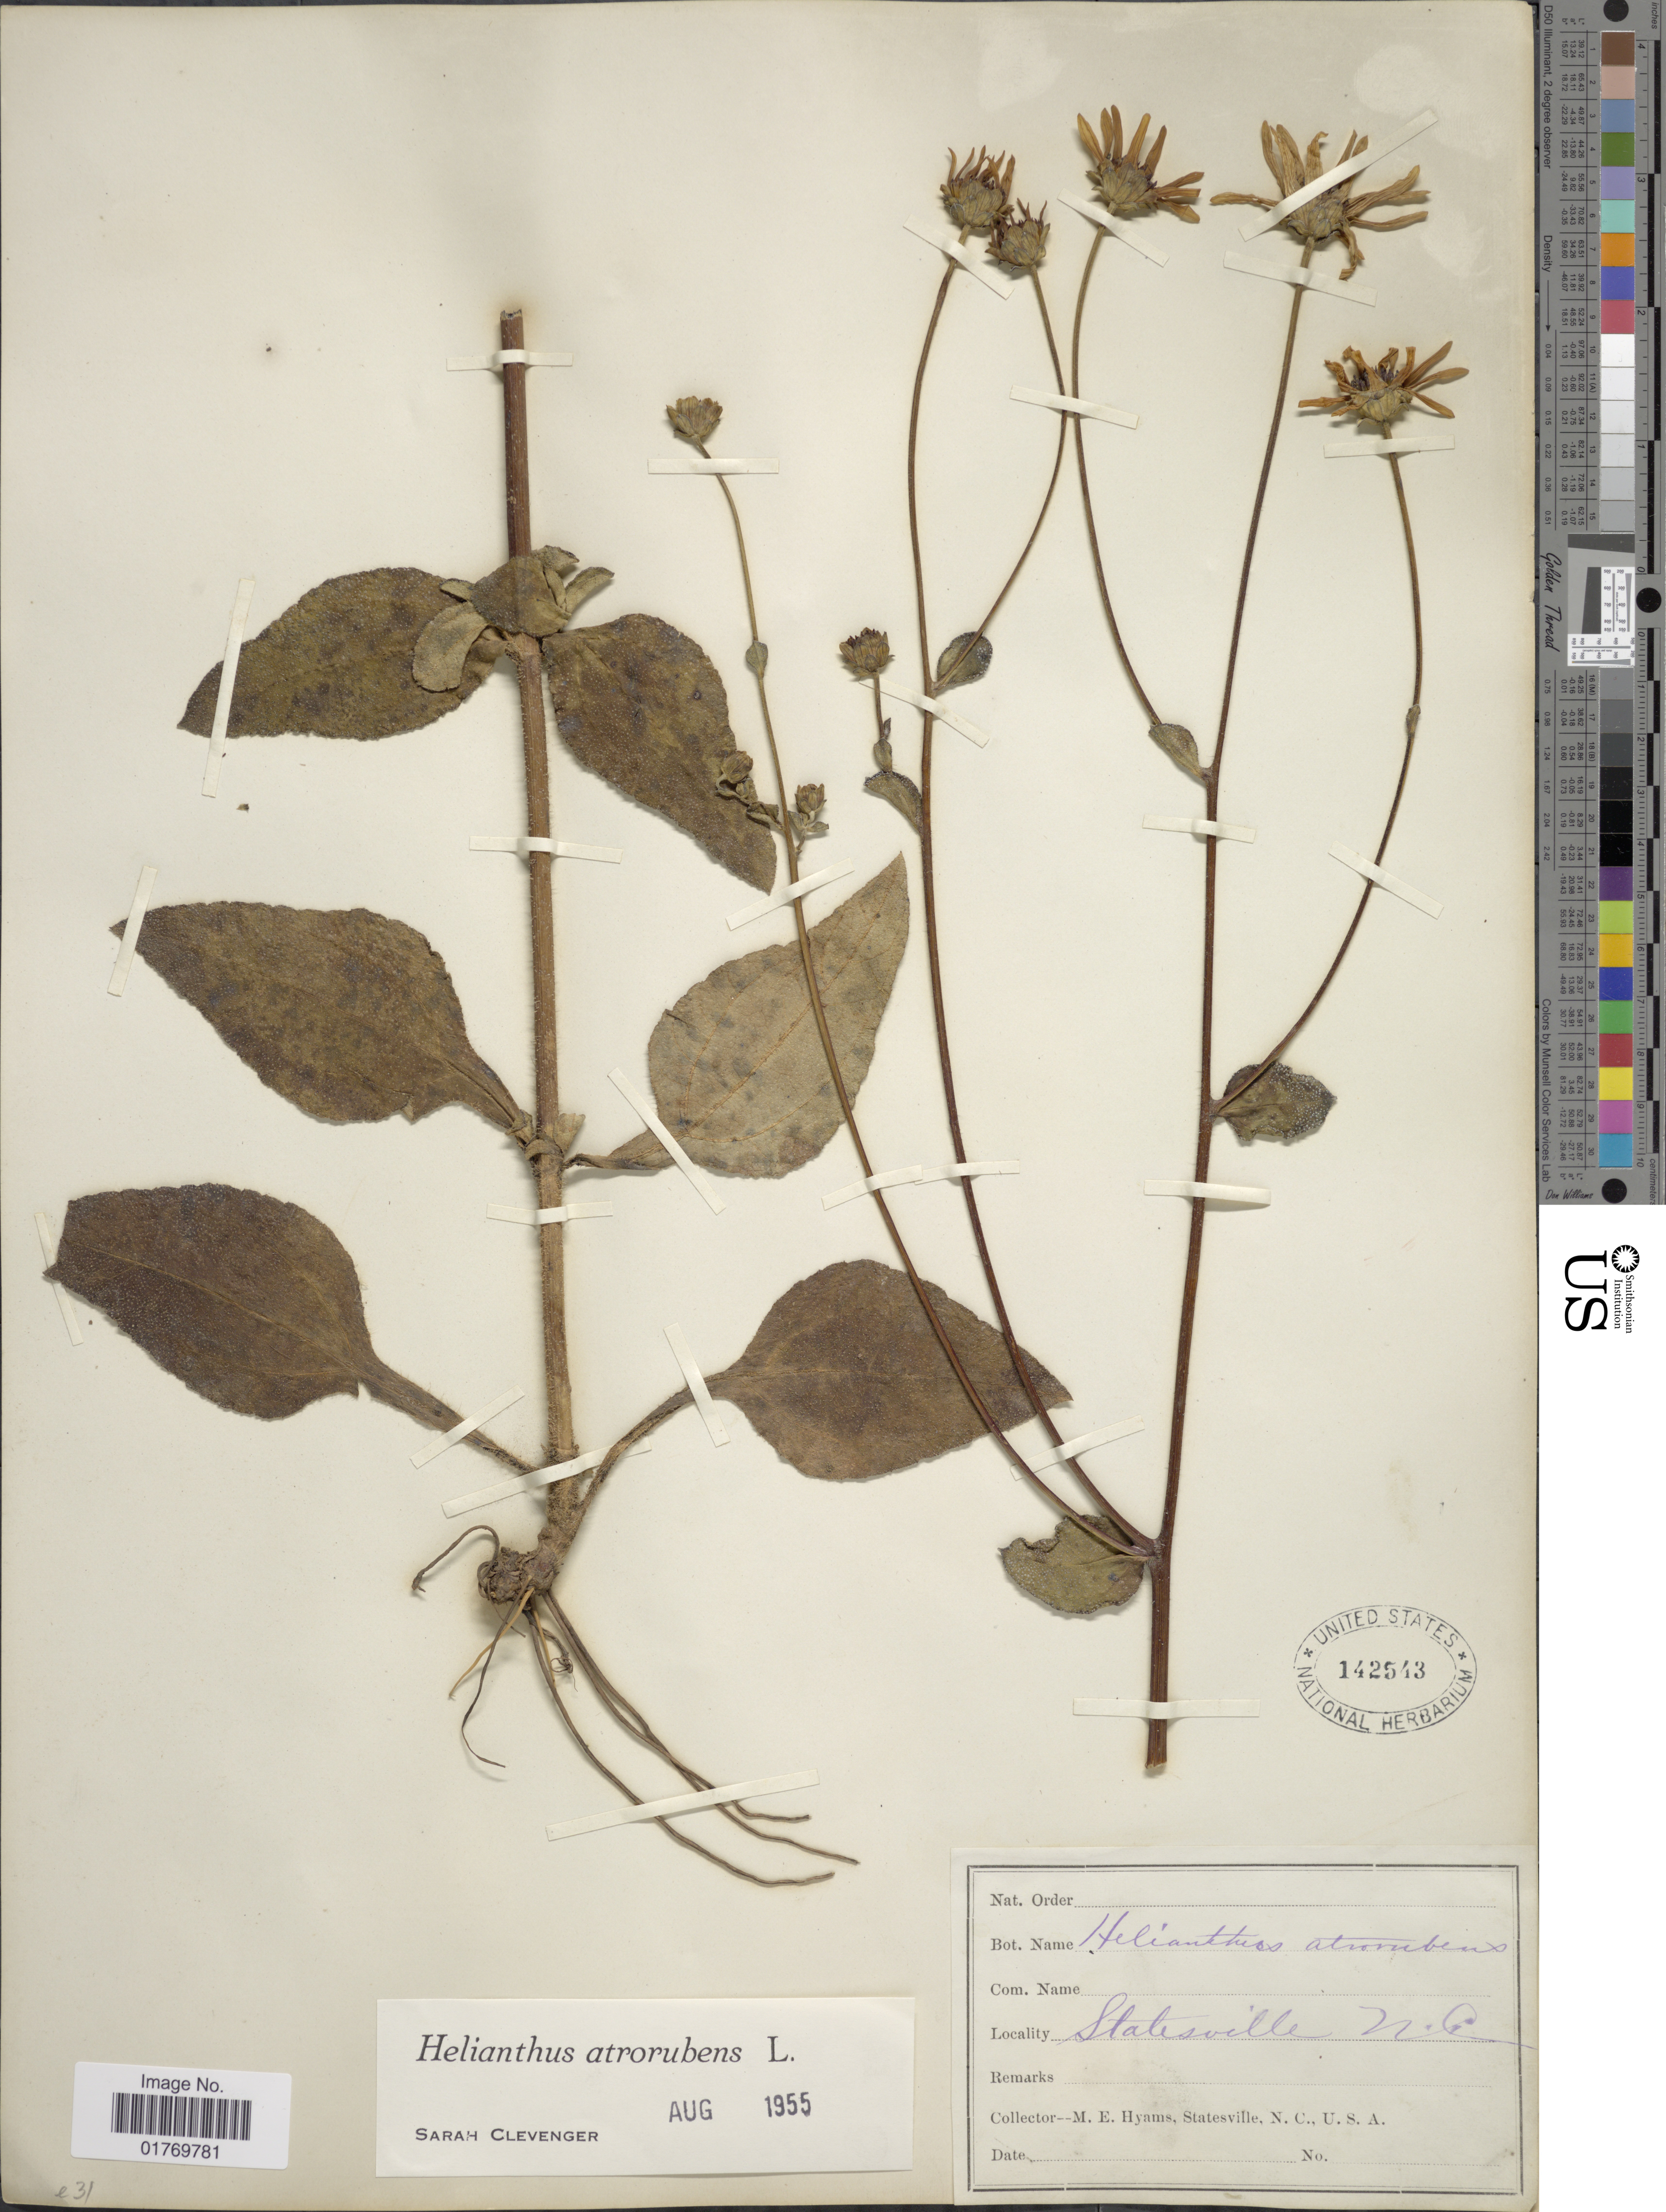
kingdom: Plantae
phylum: Tracheophyta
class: Magnoliopsida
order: Asterales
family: Asteraceae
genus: Helianthus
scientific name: Helianthus atrorubens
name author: L.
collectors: M. E. Hyams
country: United States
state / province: North Carolina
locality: Statesville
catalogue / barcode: US 142543